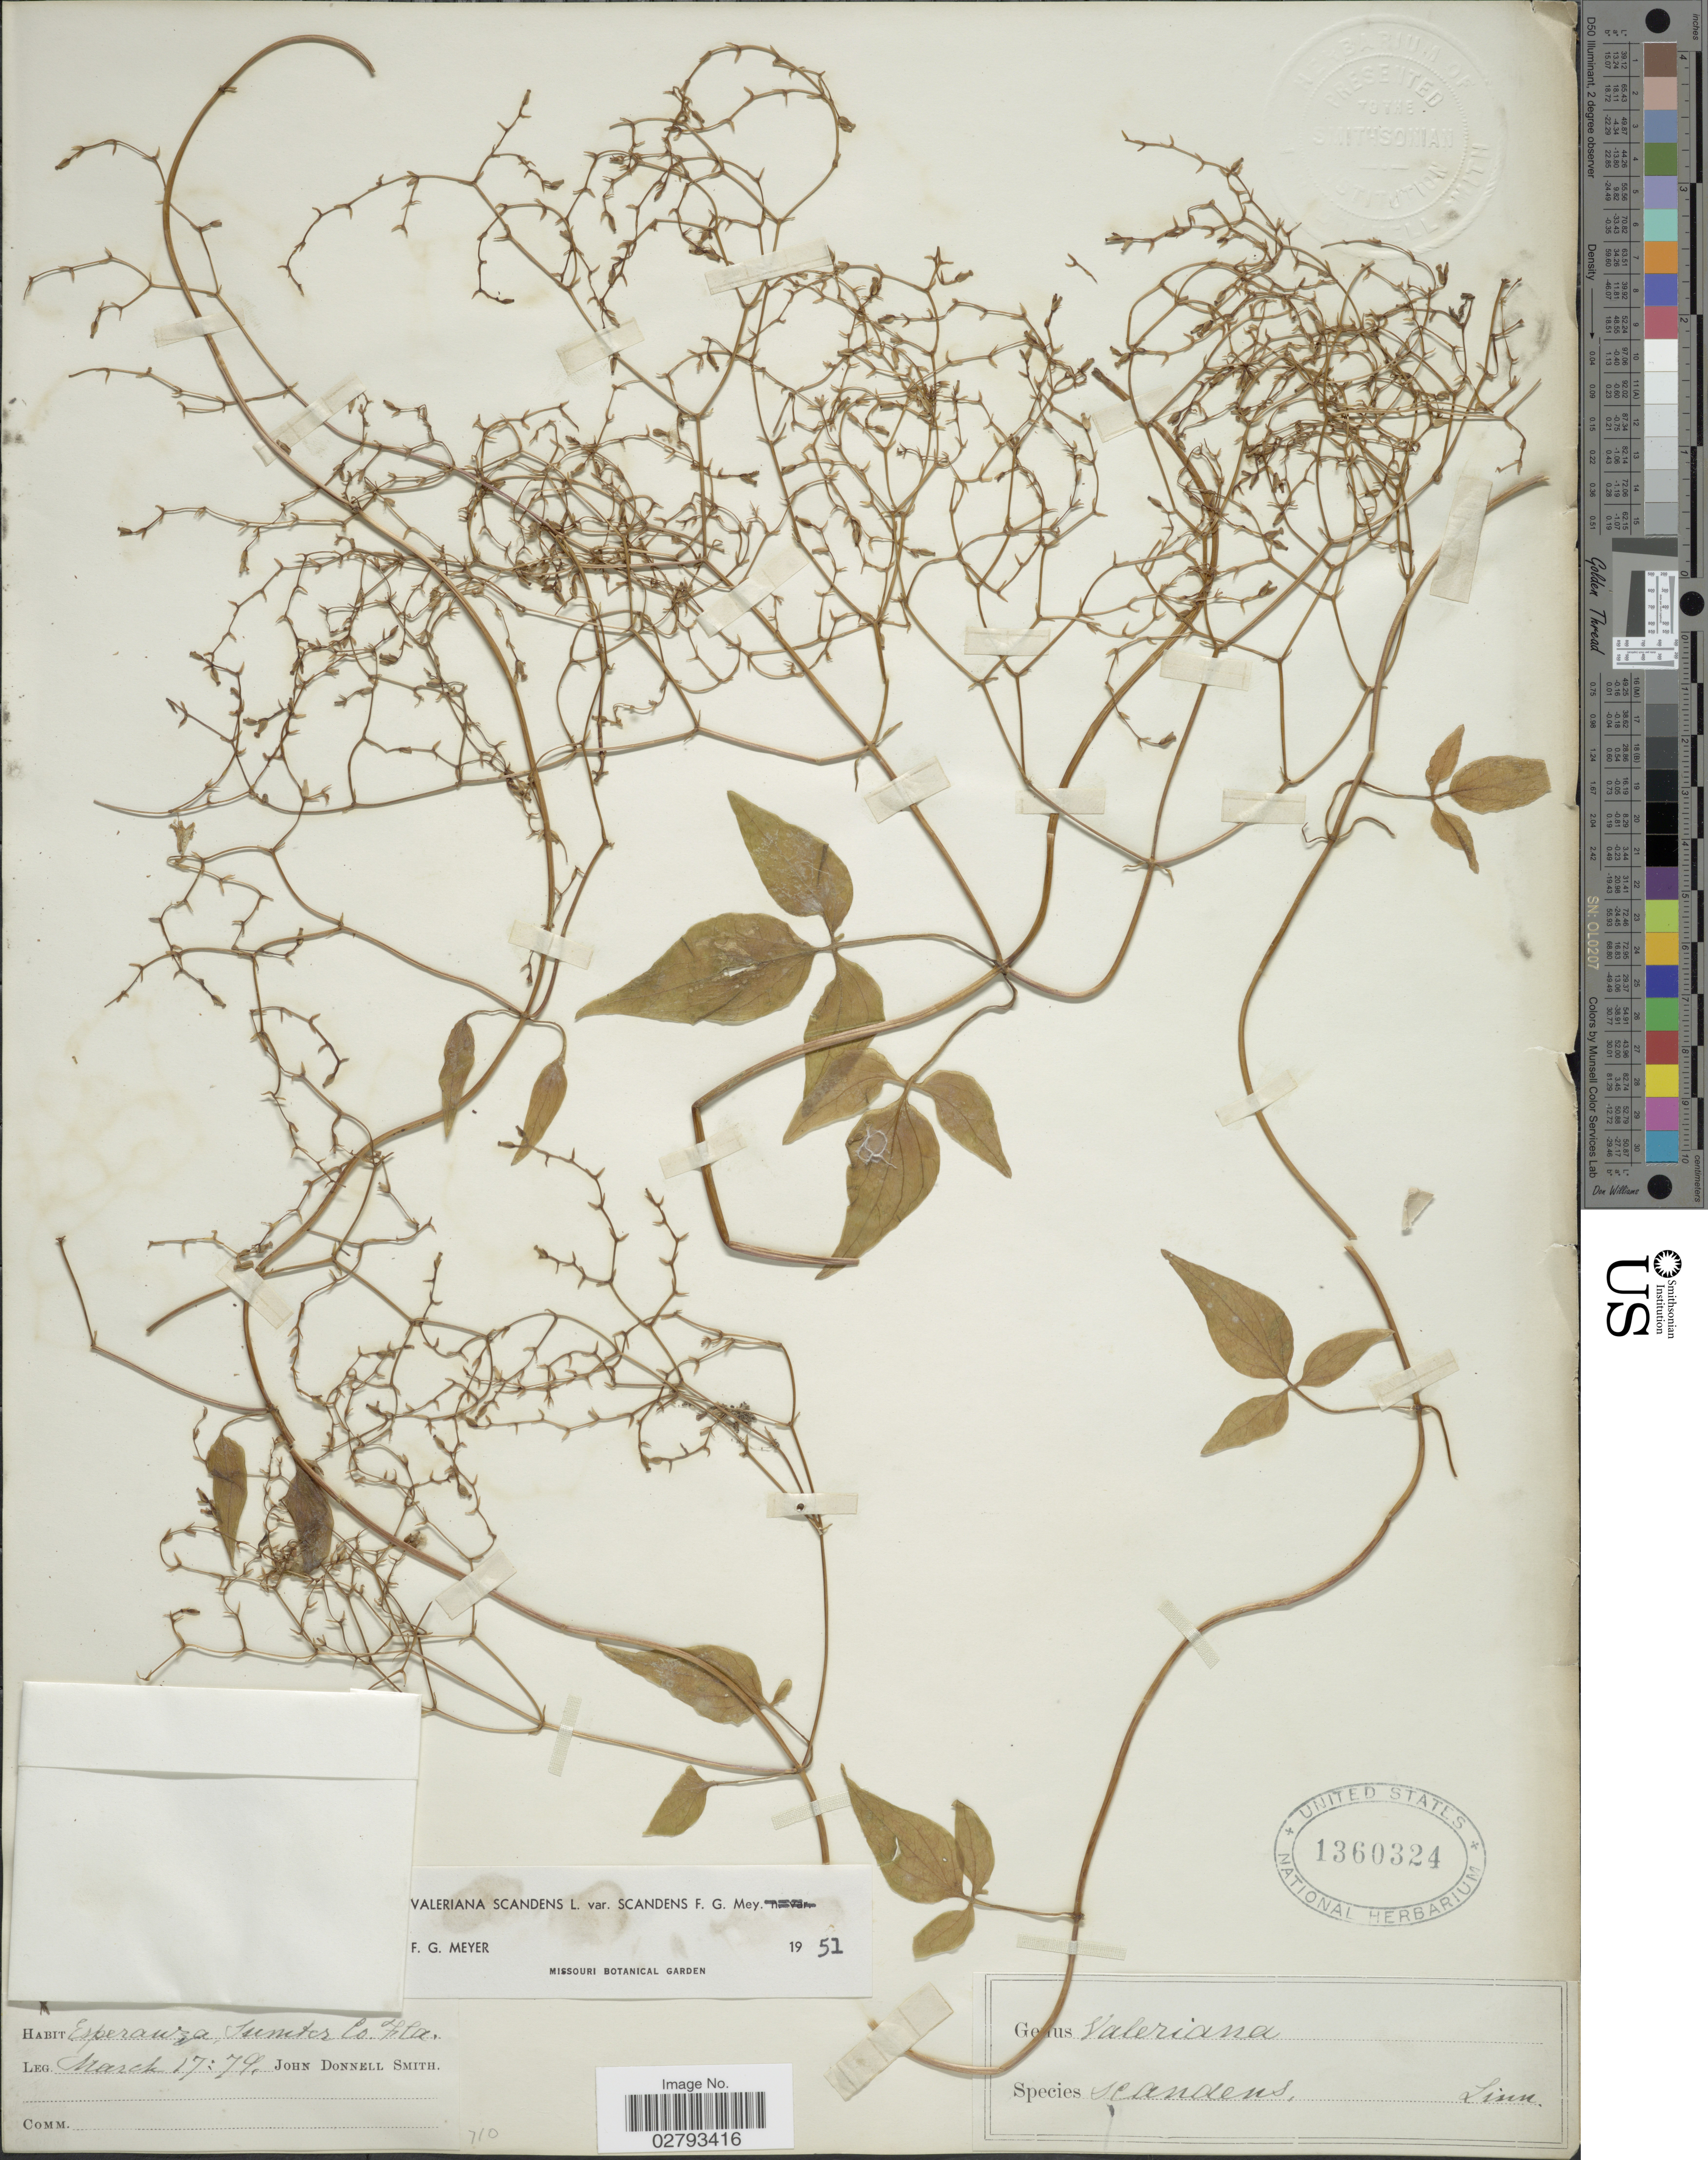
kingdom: Plantae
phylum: Tracheophyta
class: Magnoliopsida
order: Dipsacales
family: Caprifoliaceae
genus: Valeriana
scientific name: Valeriana scandens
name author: L.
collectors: J. Donnell Smith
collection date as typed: Transcribed d/m/y: 17/3/79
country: United States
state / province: Florida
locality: Esperanza, Sumter Co.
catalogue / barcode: US 1360324